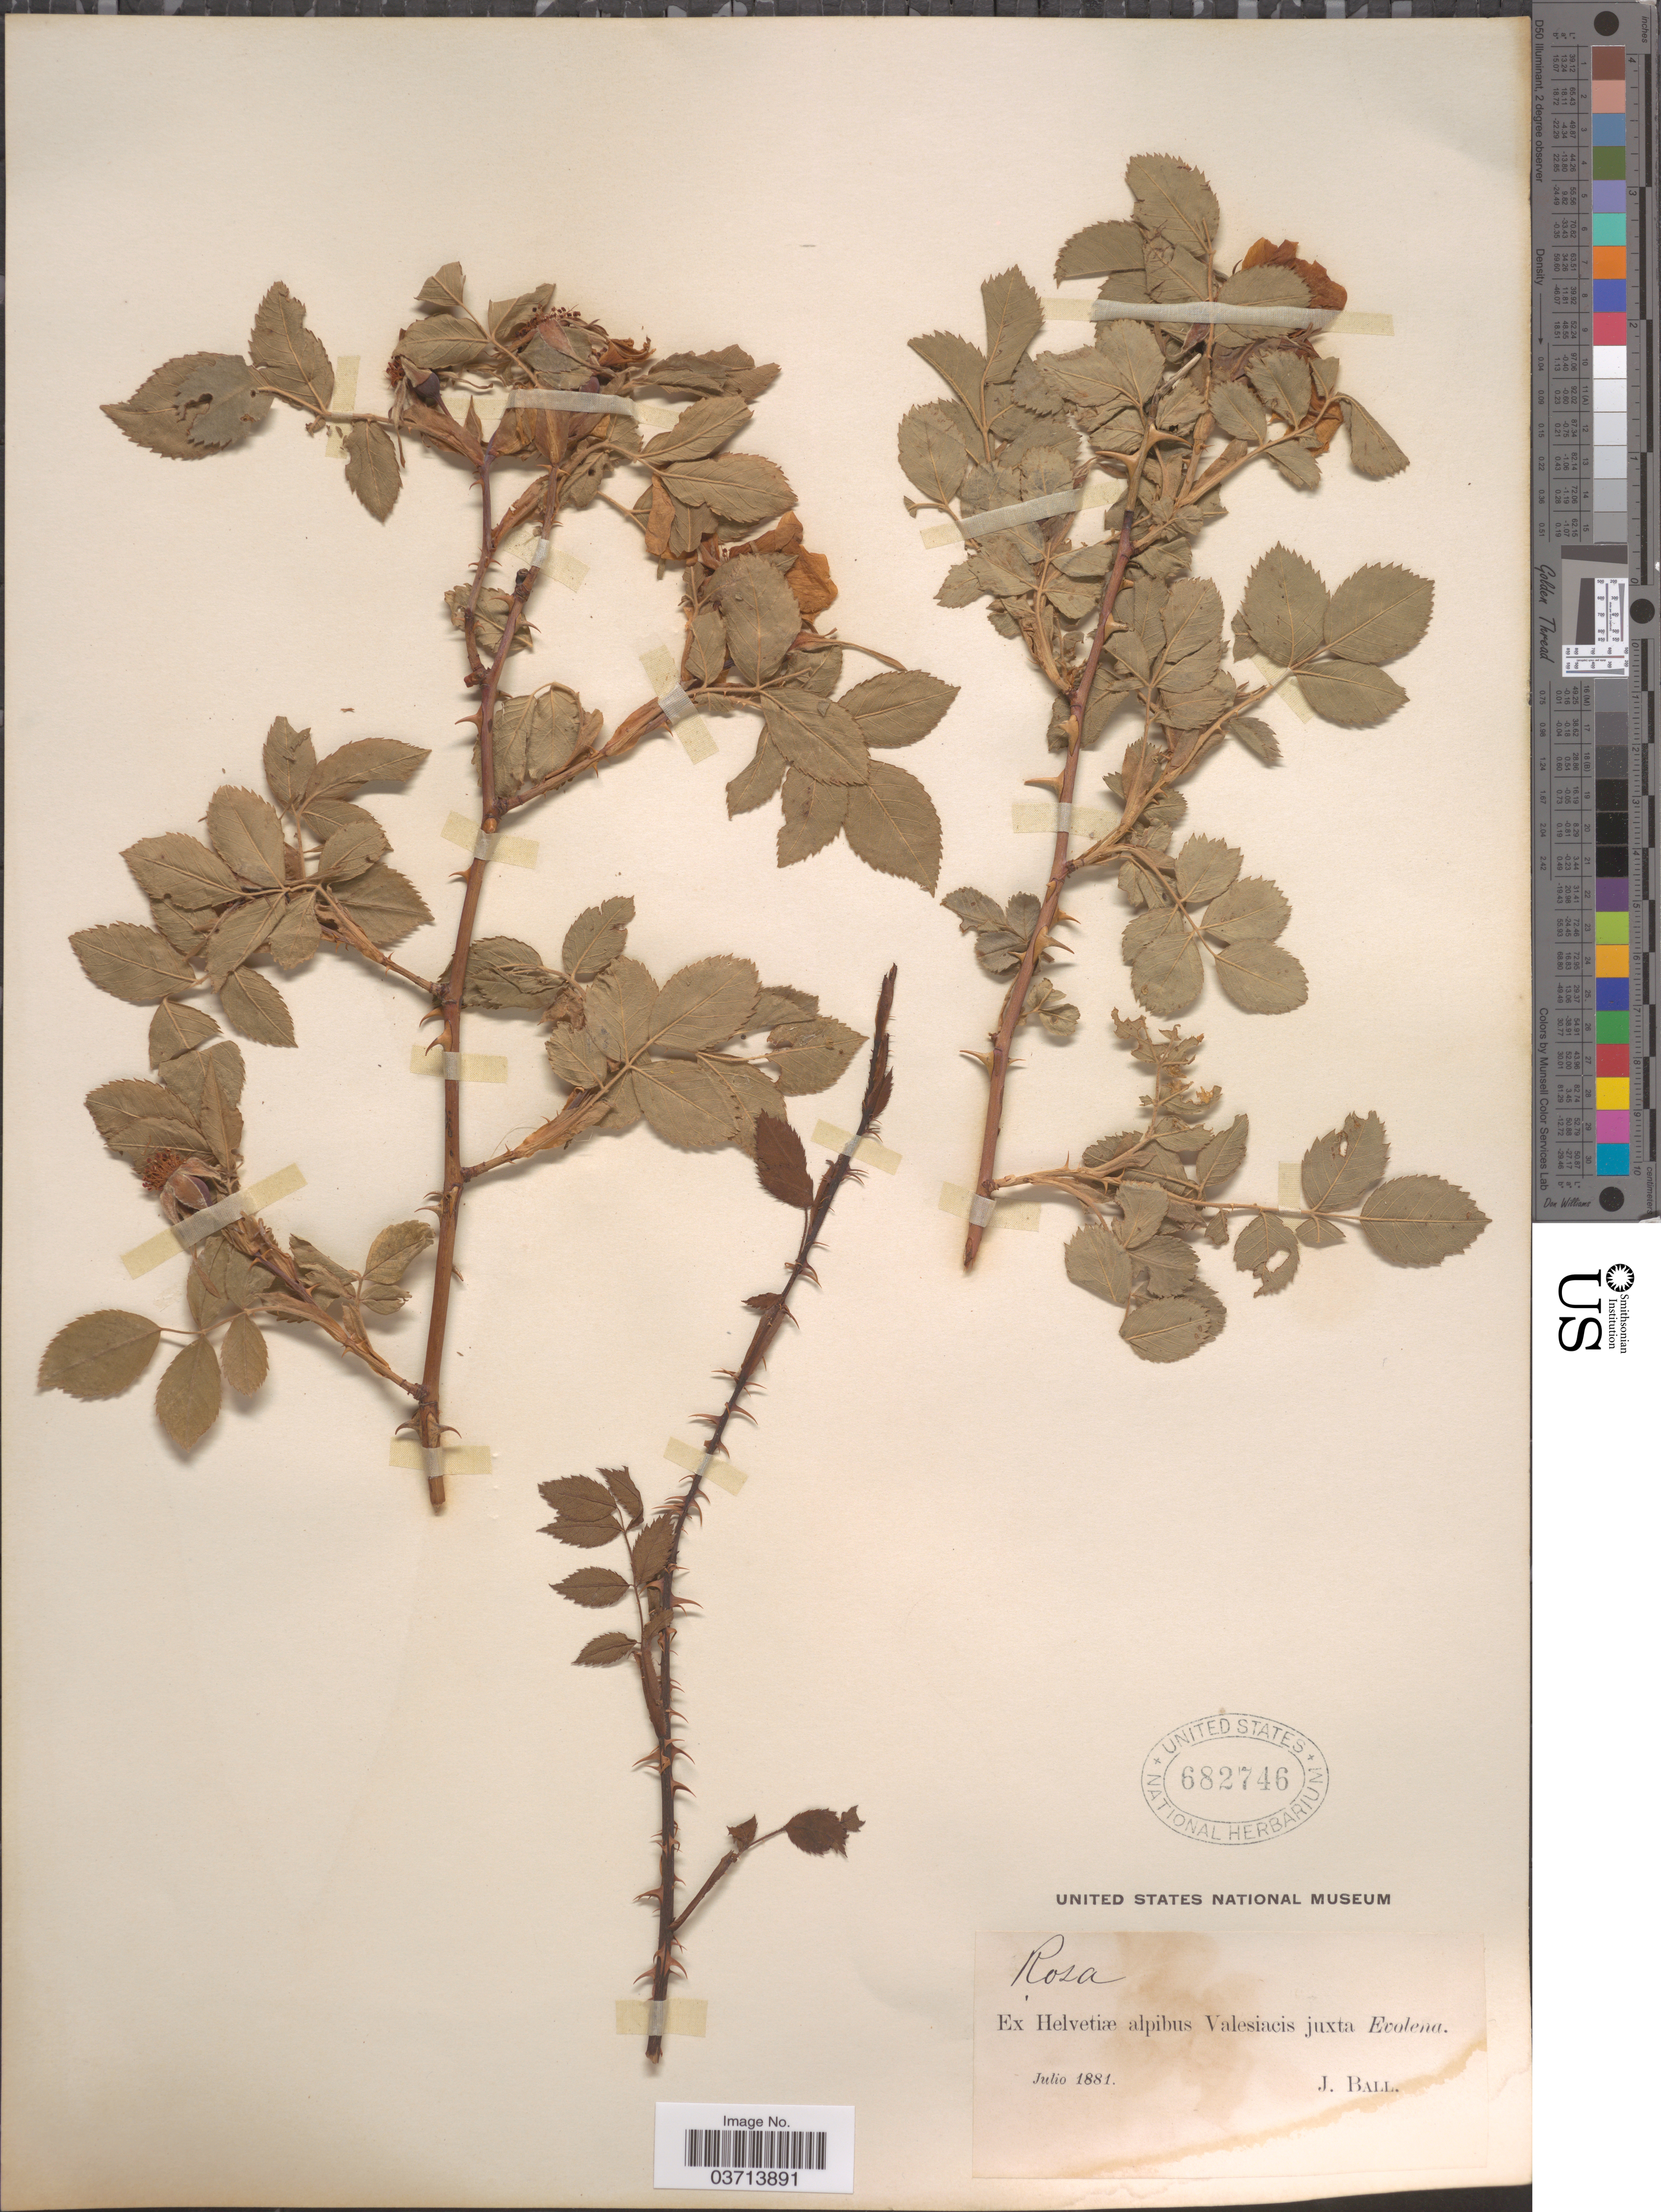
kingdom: Plantae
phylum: Tracheophyta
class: Magnoliopsida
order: Rosales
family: Rosaceae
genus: Rosa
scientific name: Rosa sp.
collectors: J. Ball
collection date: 1881-07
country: Switzerland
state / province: Valais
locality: Ex Helvetiæ alpibus Valesiacis juxta Evolena.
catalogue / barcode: US 682746